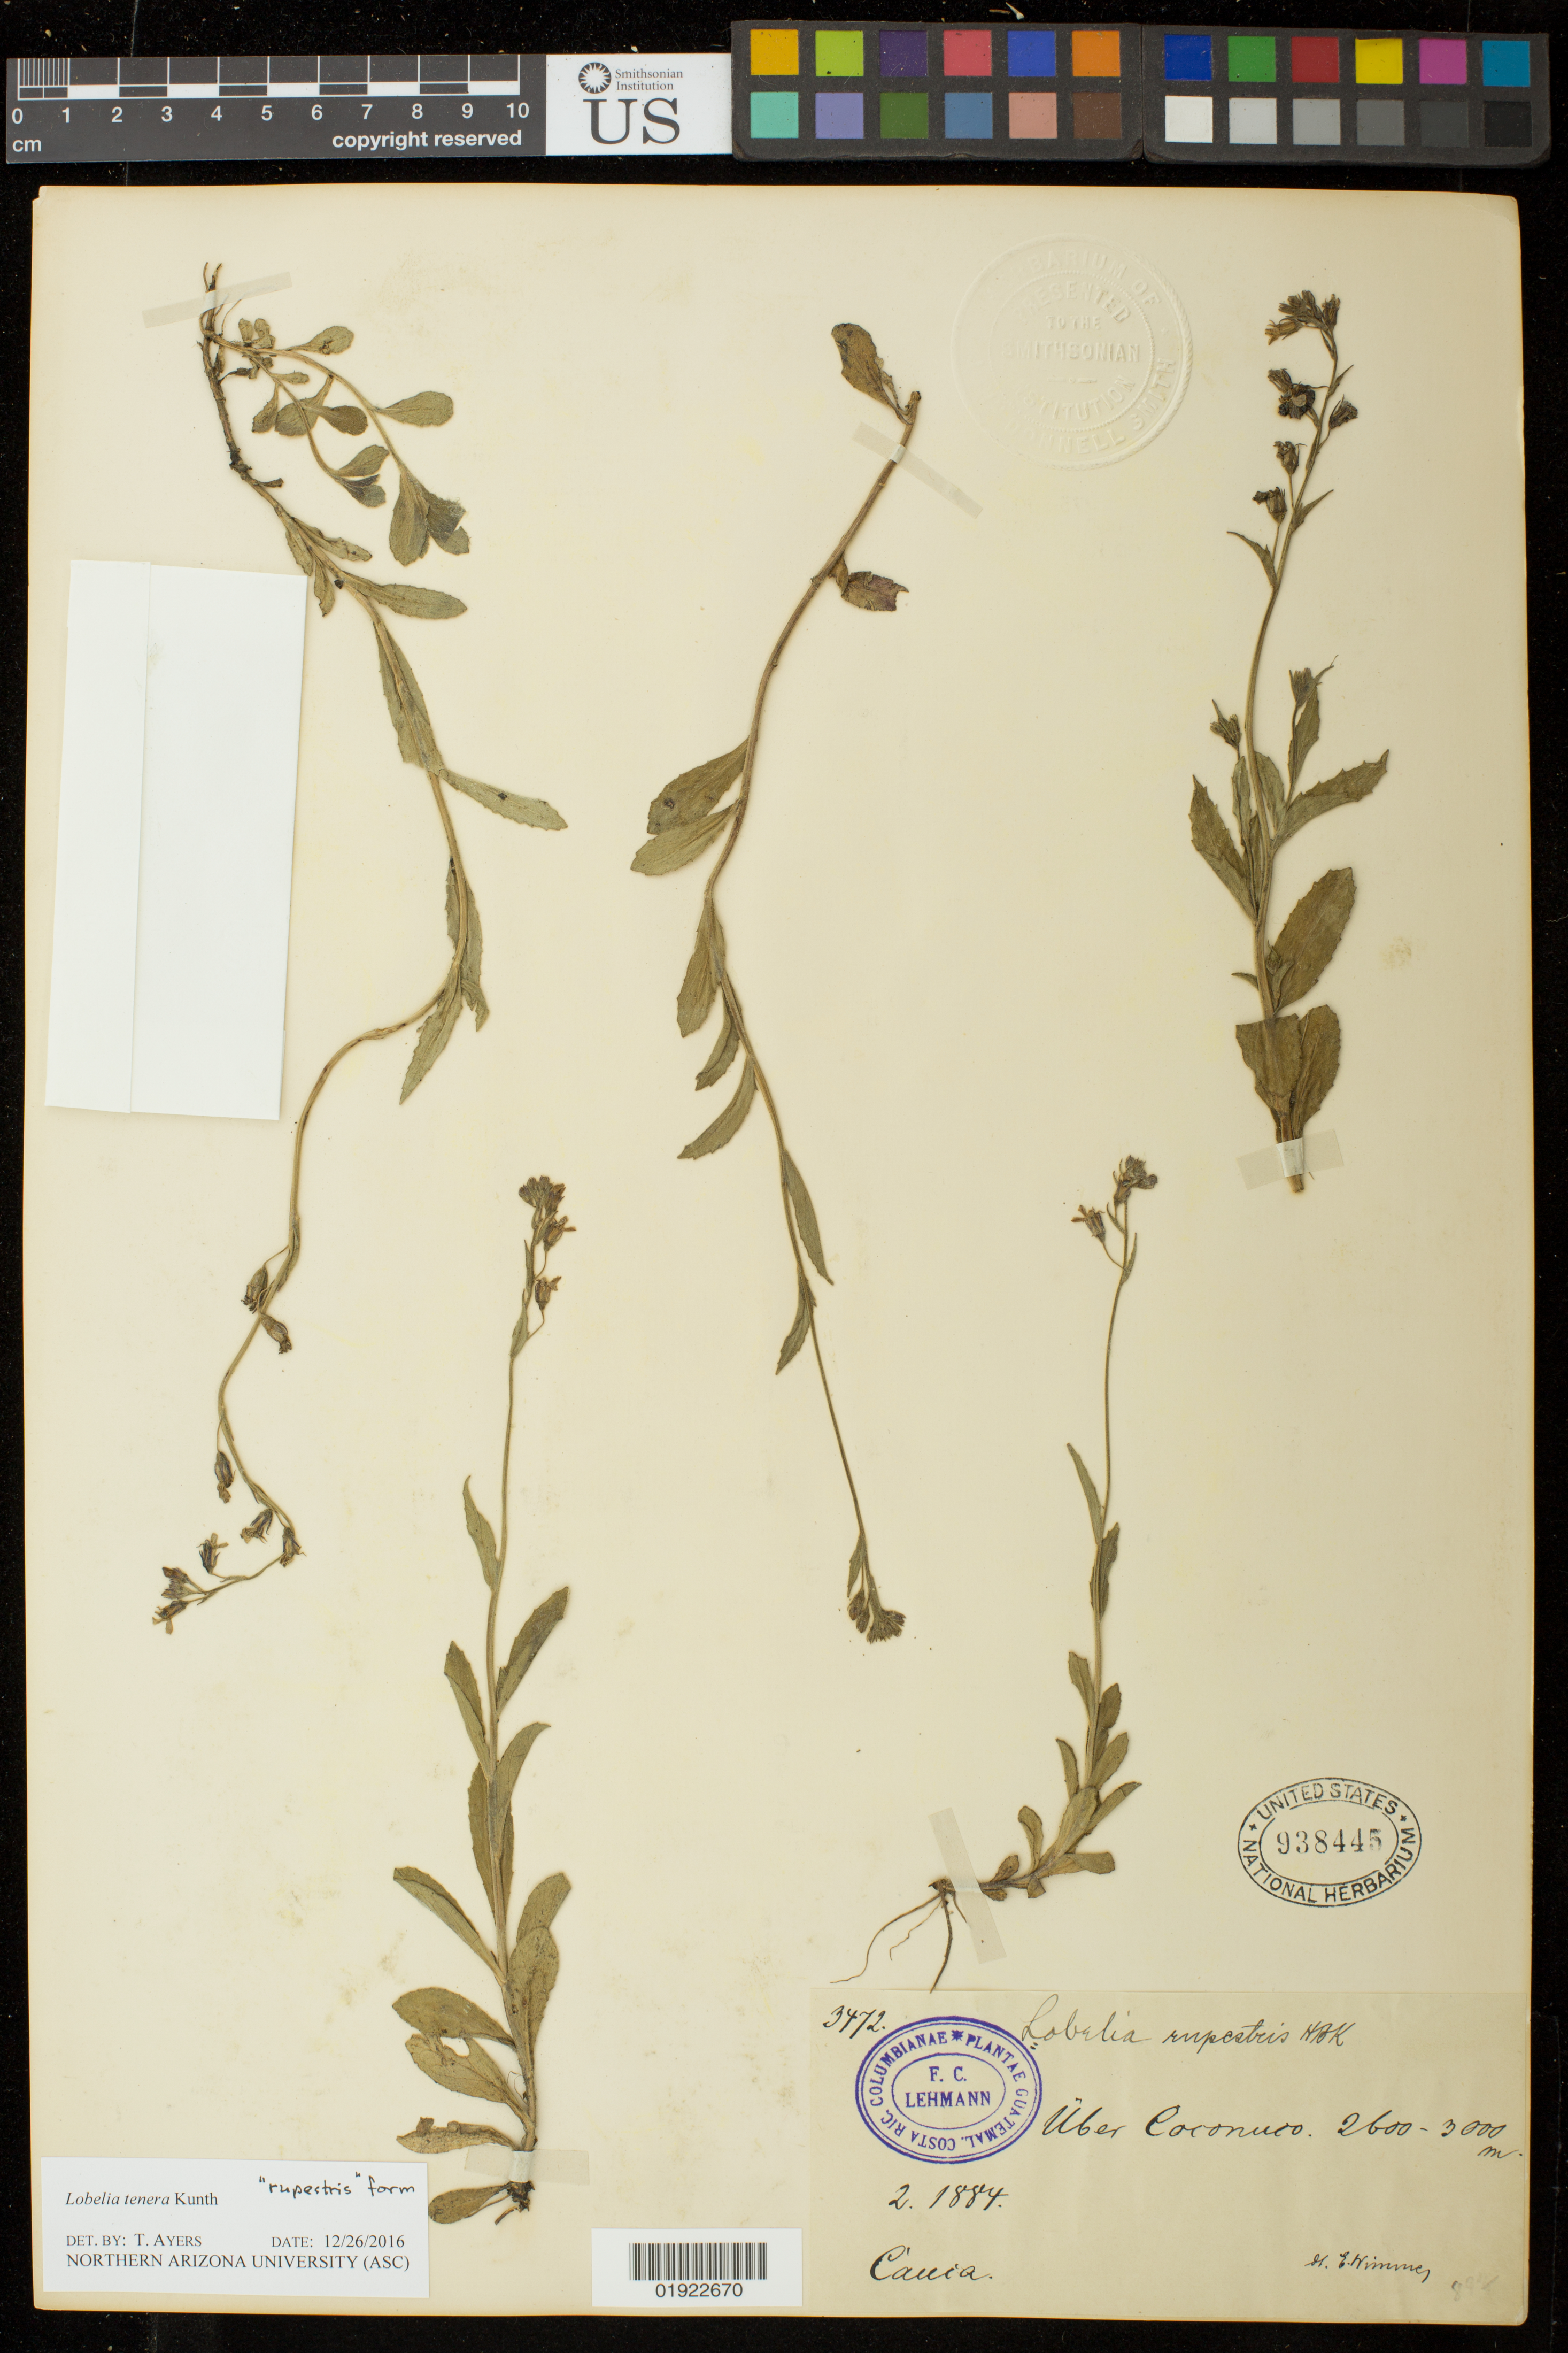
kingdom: Plantae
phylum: Tracheophyta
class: Magnoliopsida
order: Asterales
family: Campanulaceae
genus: Lobelia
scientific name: Lobelia tenera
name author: Kunth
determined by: Ayers, Tina J.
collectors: F. C. Lehmann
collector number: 3472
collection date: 1884-02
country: Colombia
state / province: Cauca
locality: Coconuco.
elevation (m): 2600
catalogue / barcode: US 938445